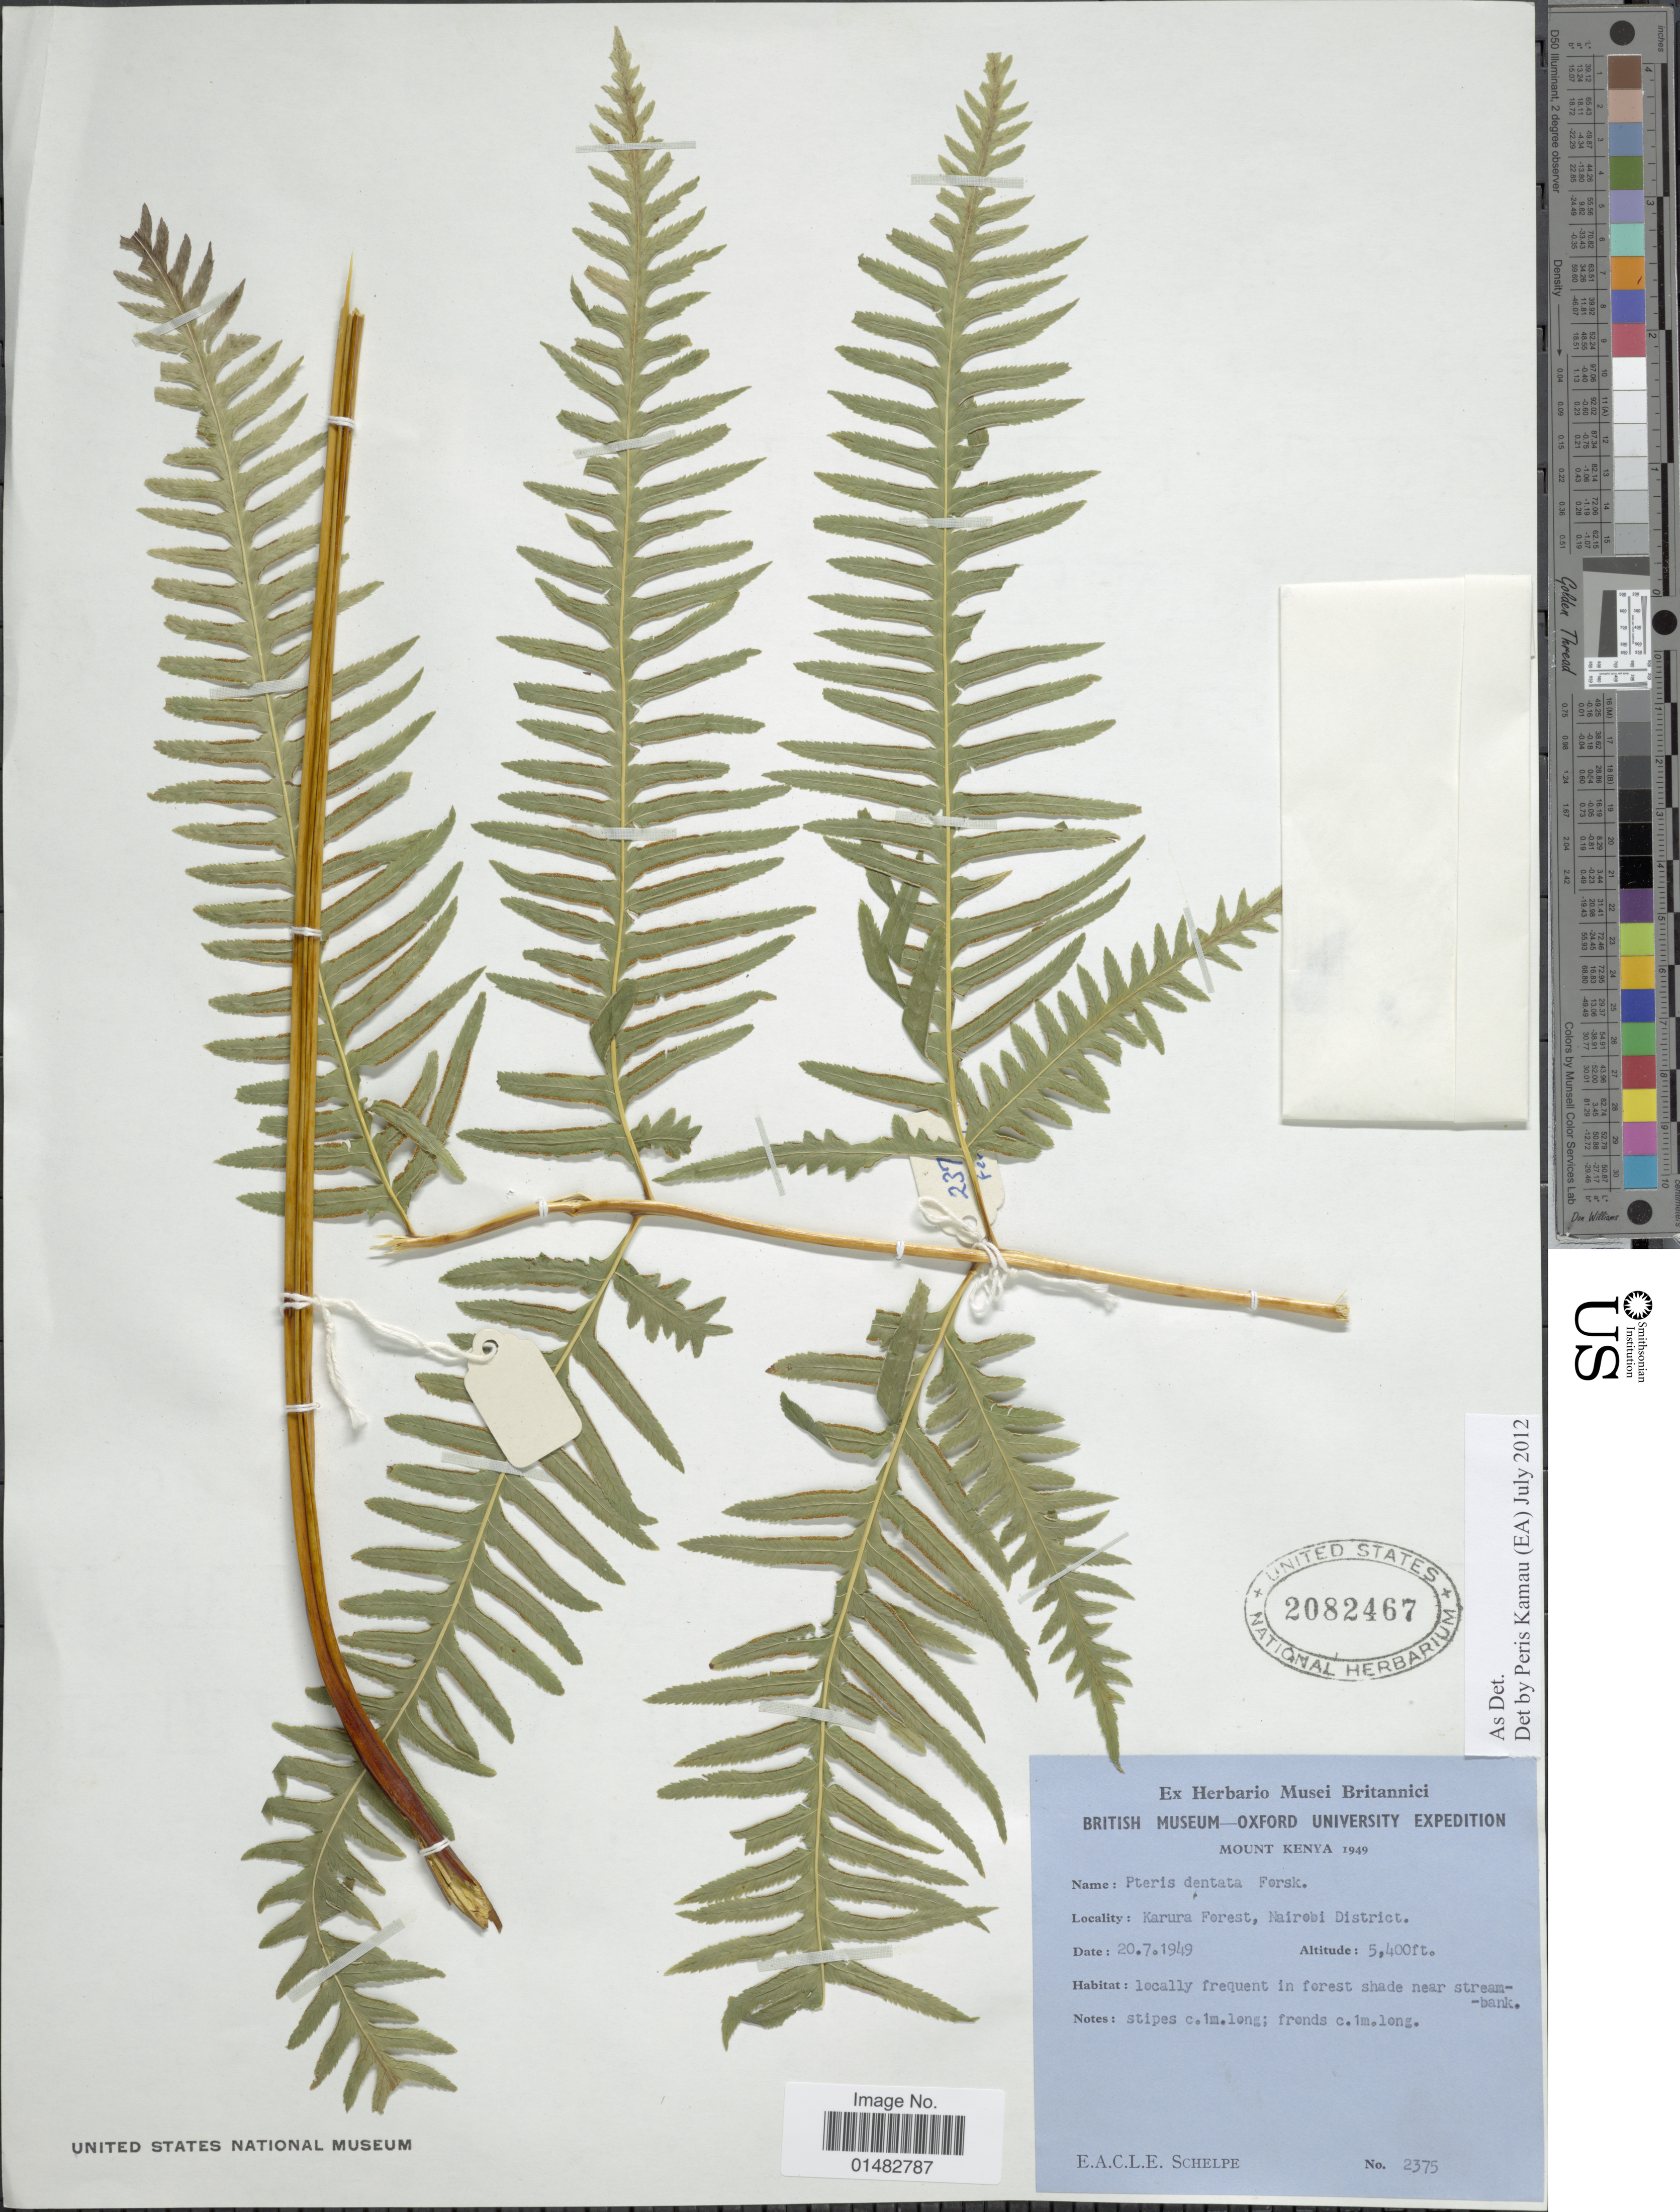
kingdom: Plantae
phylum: Tracheophyta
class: Polypodiopsida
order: Polypodiales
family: Pteridaceae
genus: Pteris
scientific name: Pteris dentata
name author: Forssk.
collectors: E. A. C. L. E. Schelpe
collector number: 2375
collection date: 1949-07-20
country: Kenya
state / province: Nairobi Area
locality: Mount Kenya, Karura Forest, Nairobi District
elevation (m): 1646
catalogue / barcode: US 2082467